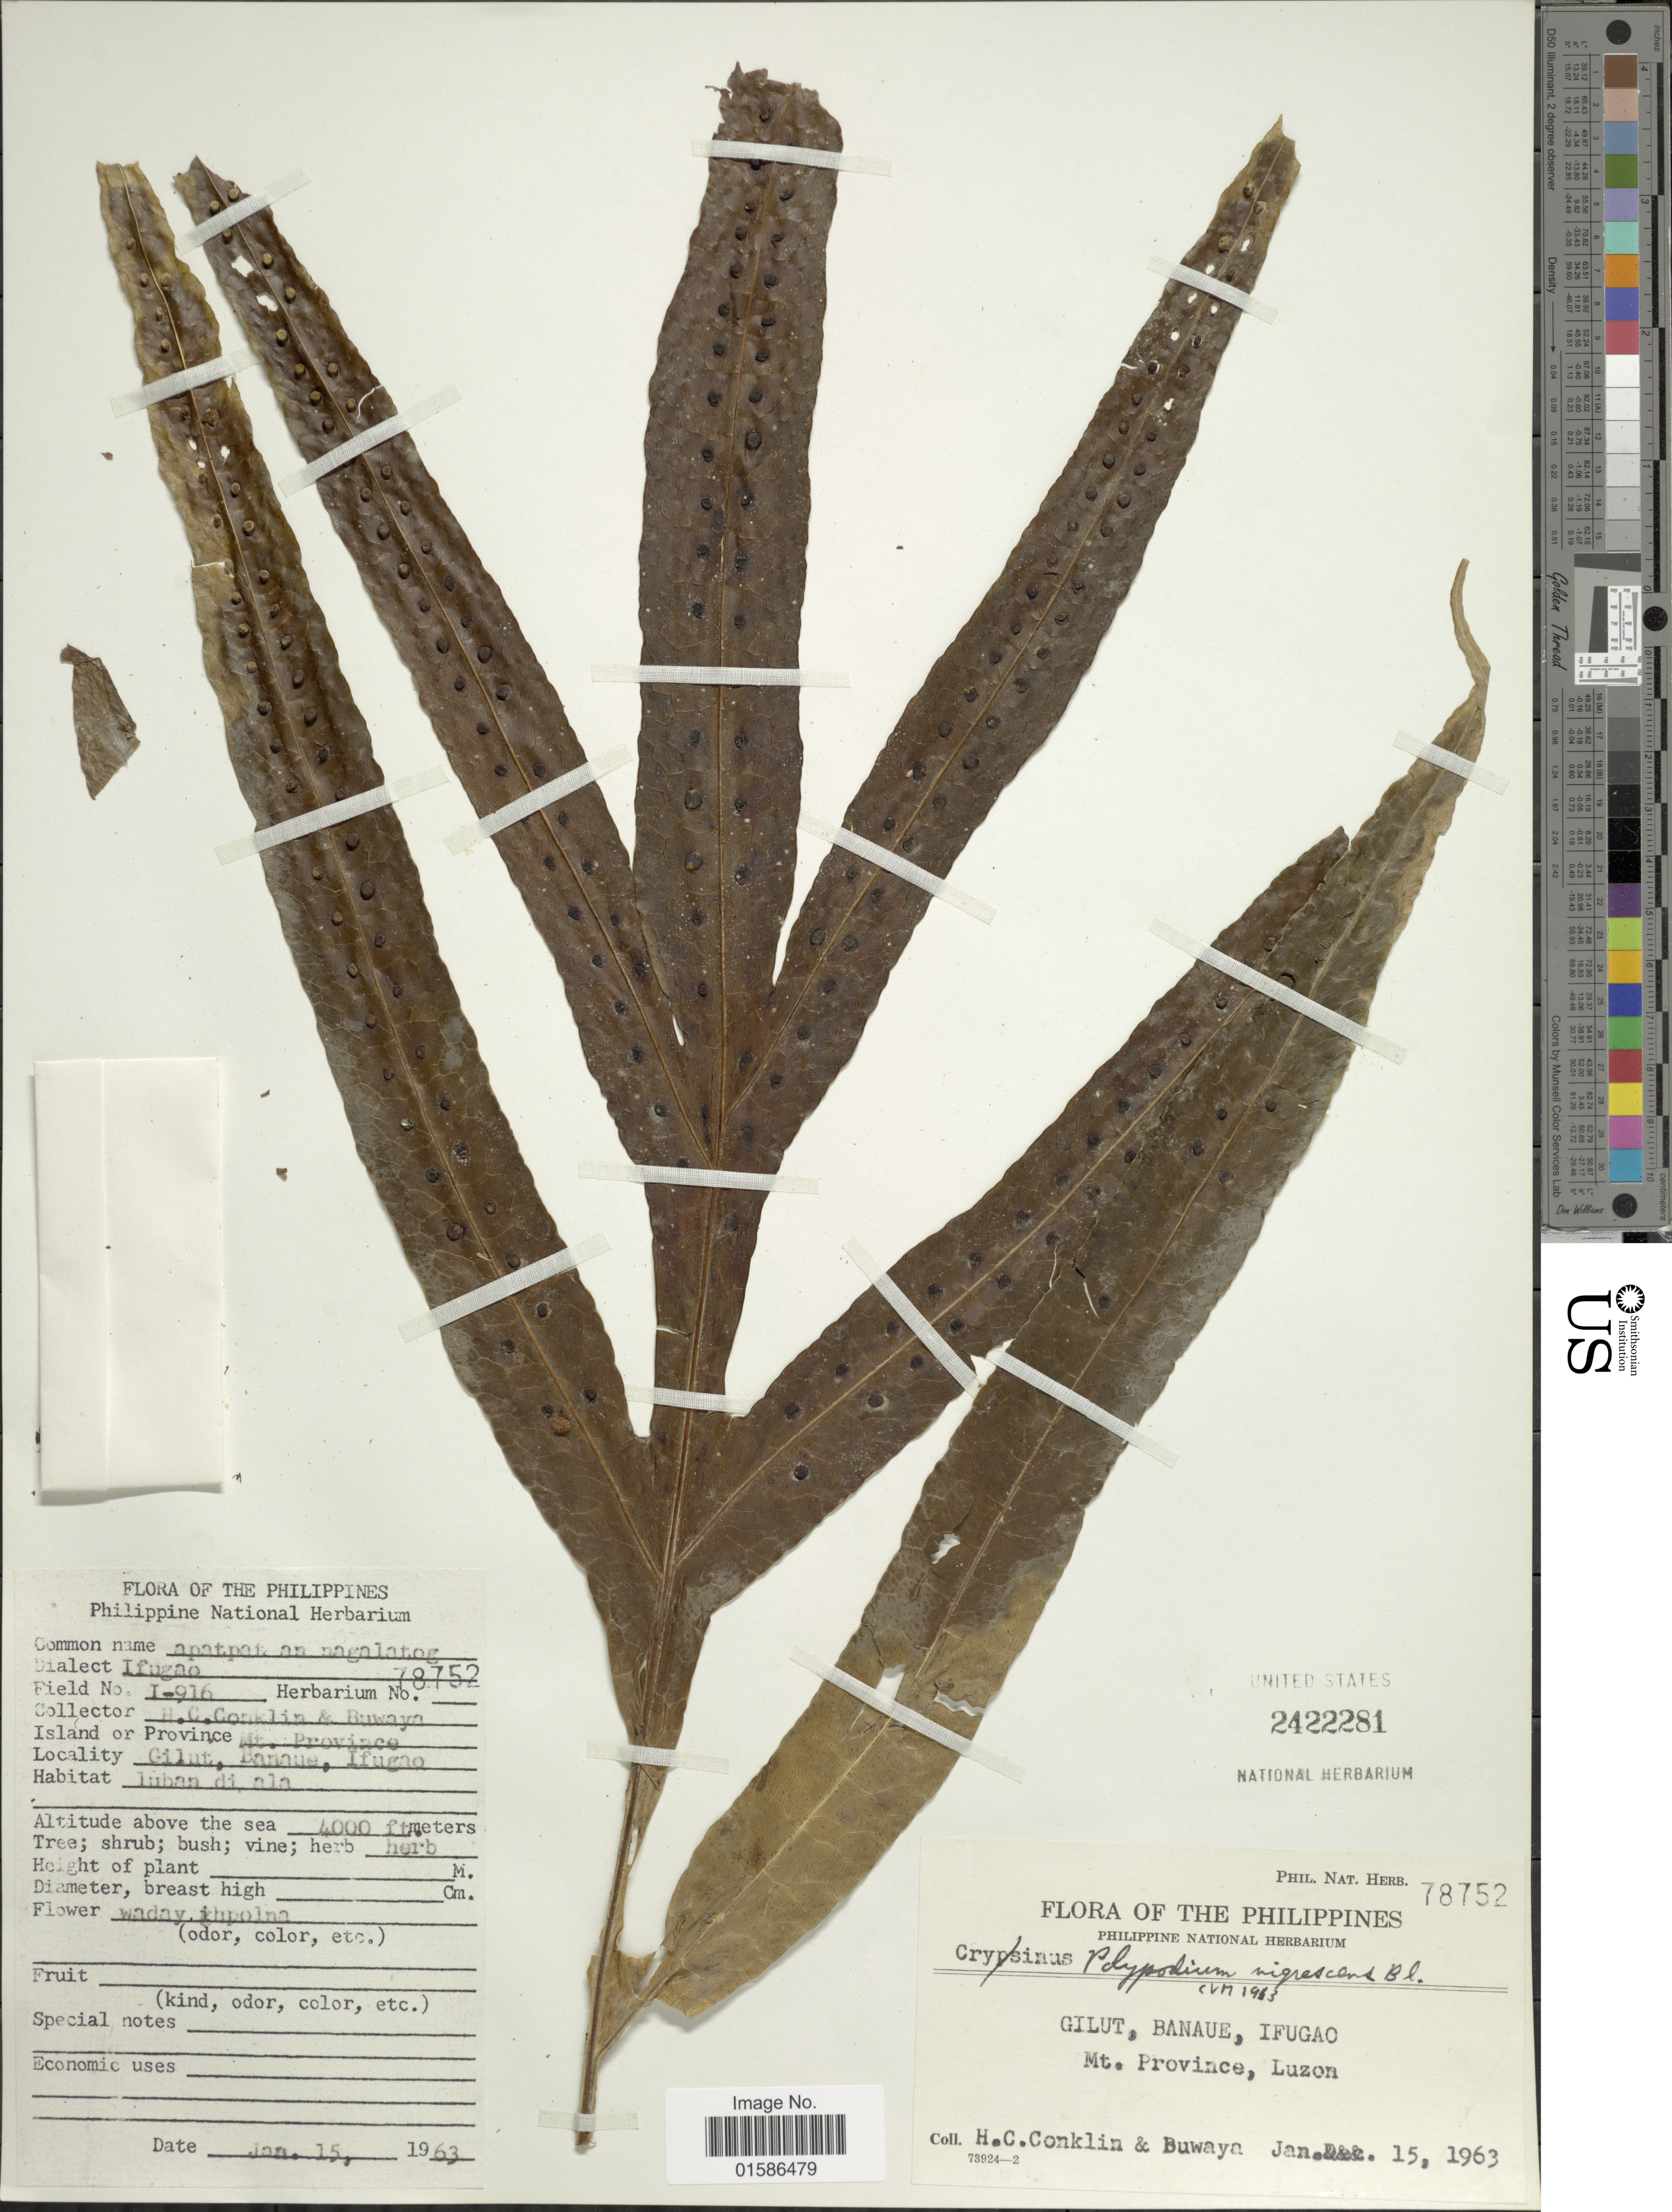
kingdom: Plantae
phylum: Tracheophyta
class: Polypodiopsida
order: Polypodiales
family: Polypodiaceae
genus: Microsorum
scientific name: Microsorum membranifolium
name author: (R. Br.) Ching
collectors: H. Conklin & -. Buwaya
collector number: Phil. Nat. Herb 78752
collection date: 1963-01-15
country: Philippines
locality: Gilut, Banaue, Ifugao Mt. Province, Luzon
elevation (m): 1219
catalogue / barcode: US 2422281